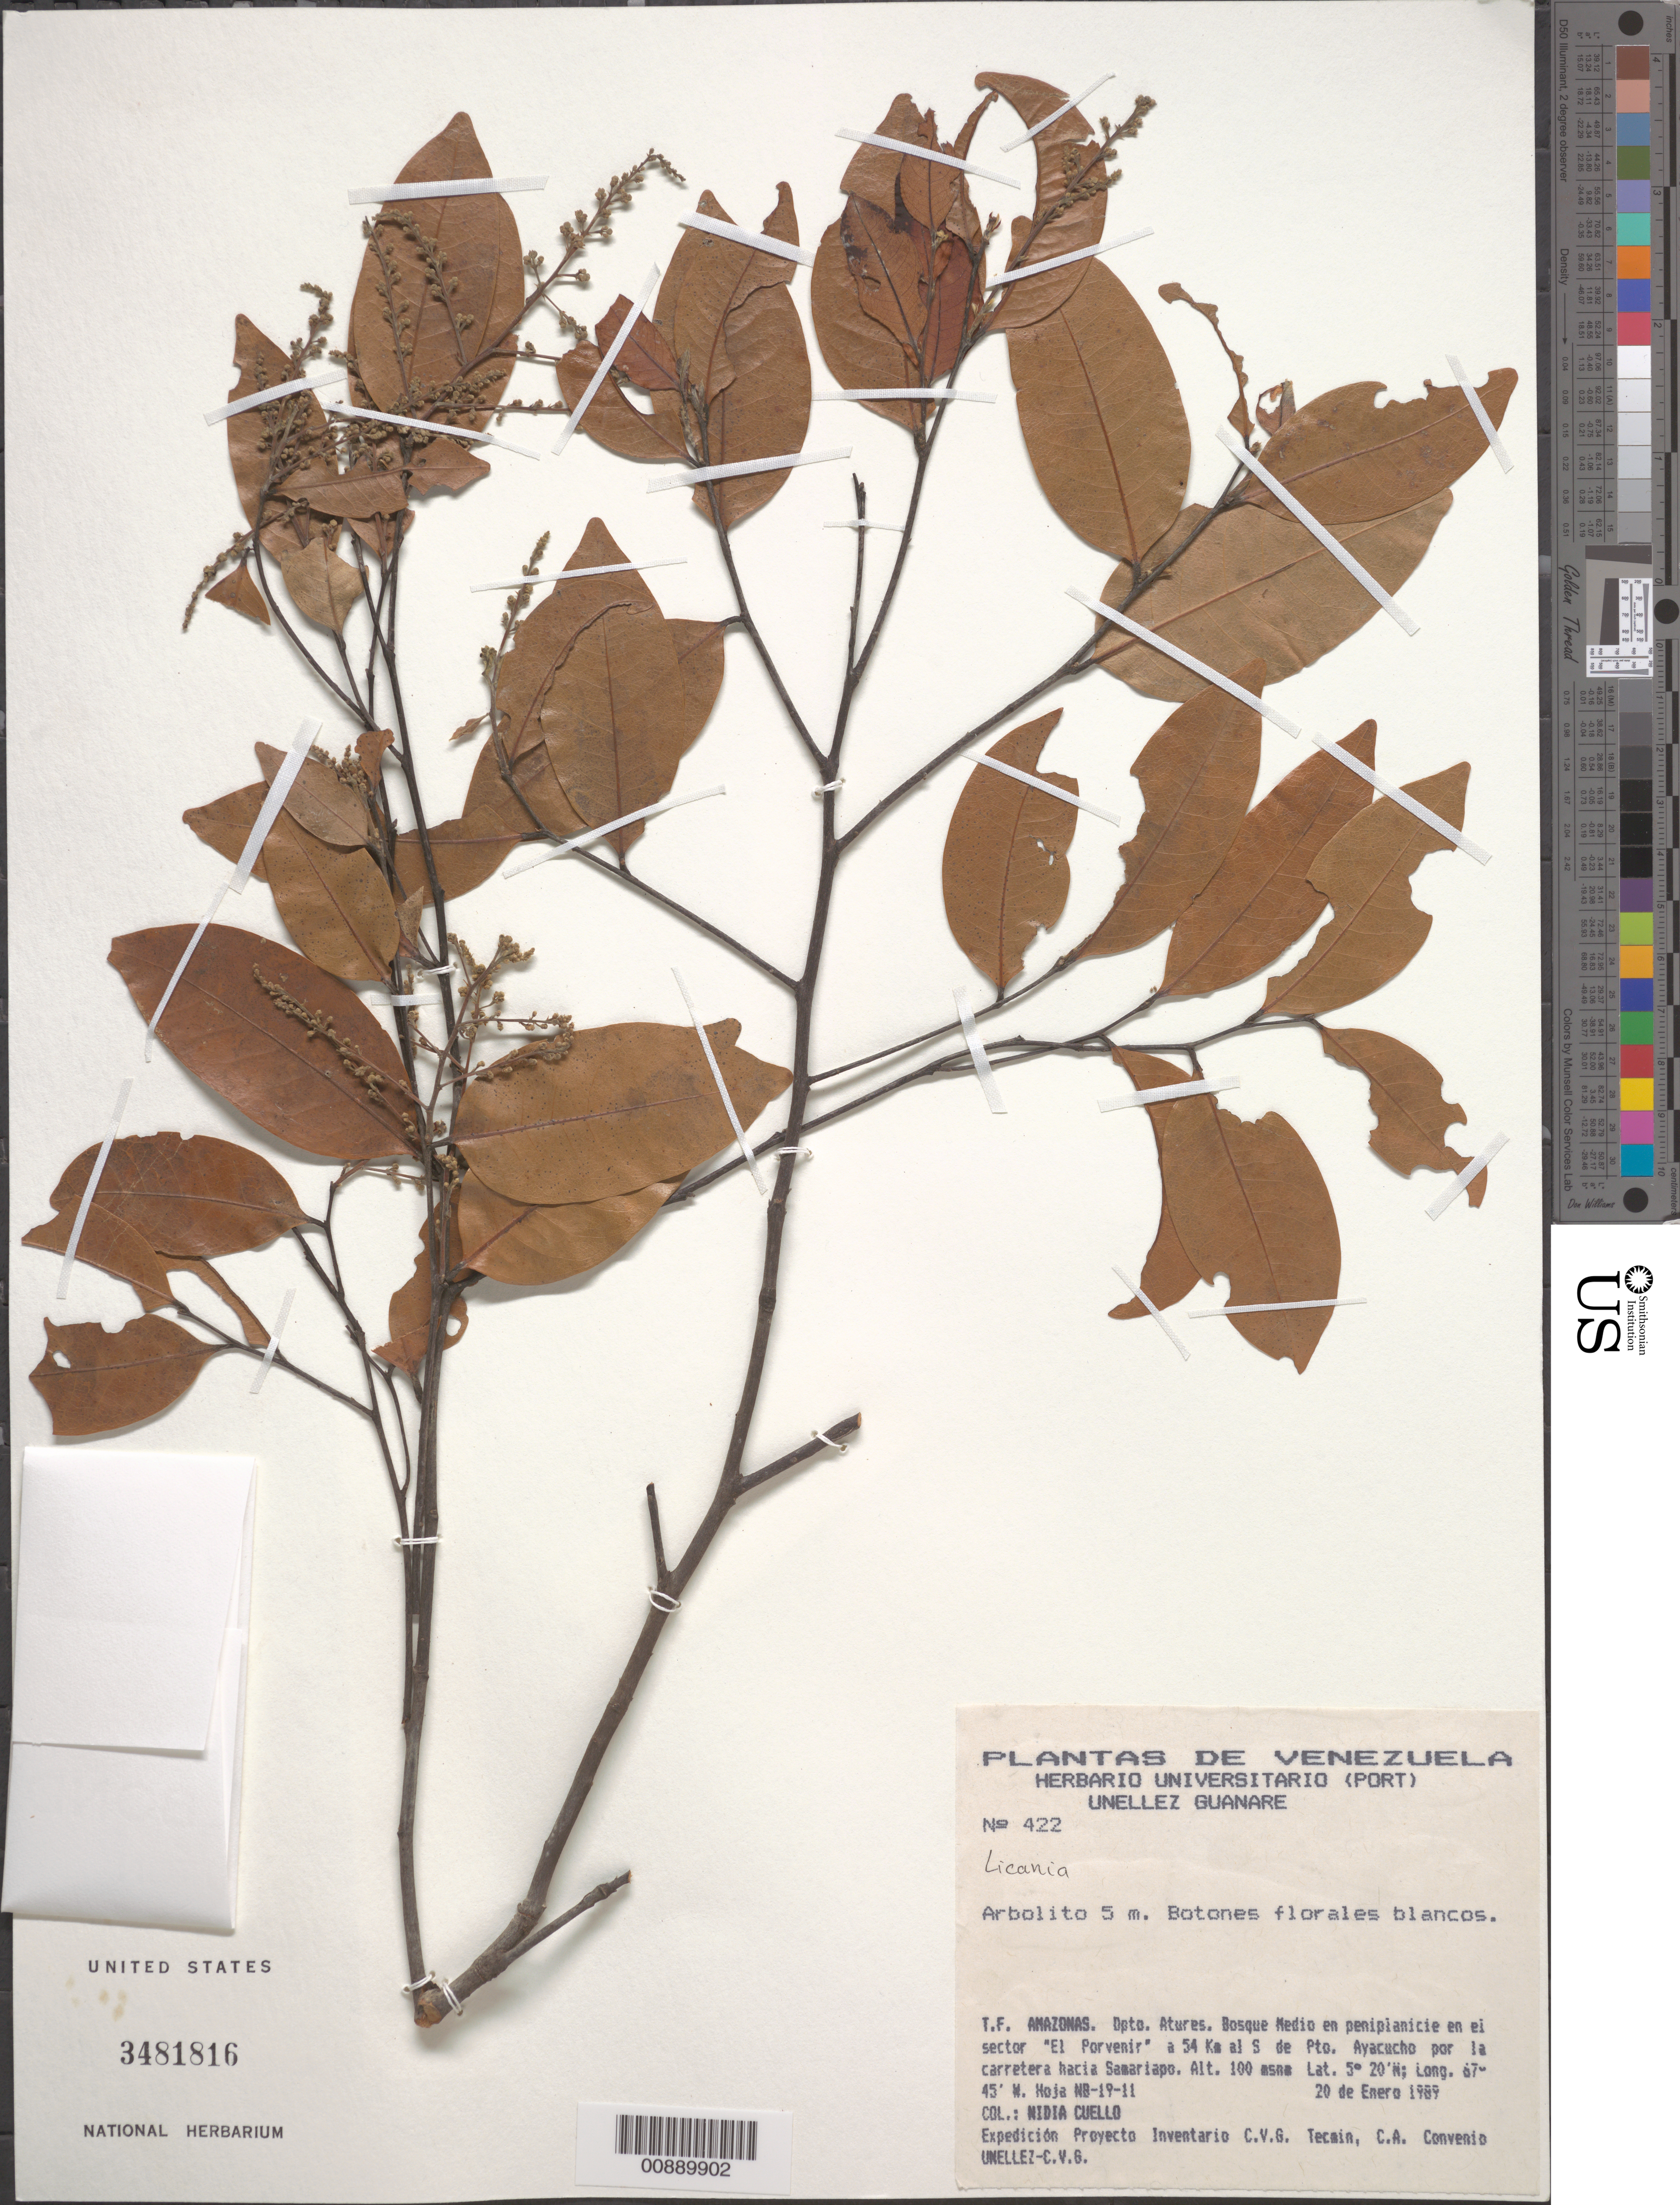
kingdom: Plantae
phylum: Tracheophyta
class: Magnoliopsida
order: Malpighiales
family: Chrysobalanaceae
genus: Licania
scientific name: Licania sp.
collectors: N. L. Cuello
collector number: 422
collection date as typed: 20-Jan-89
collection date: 1989-01-20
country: Venezuela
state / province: Amazonas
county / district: Atures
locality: Sector "El Porvenir", 54 km S Pto. Ayacucho por la carretera hacia Samariapo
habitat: Bosque medio en peniplanicie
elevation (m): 100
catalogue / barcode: US 3481816